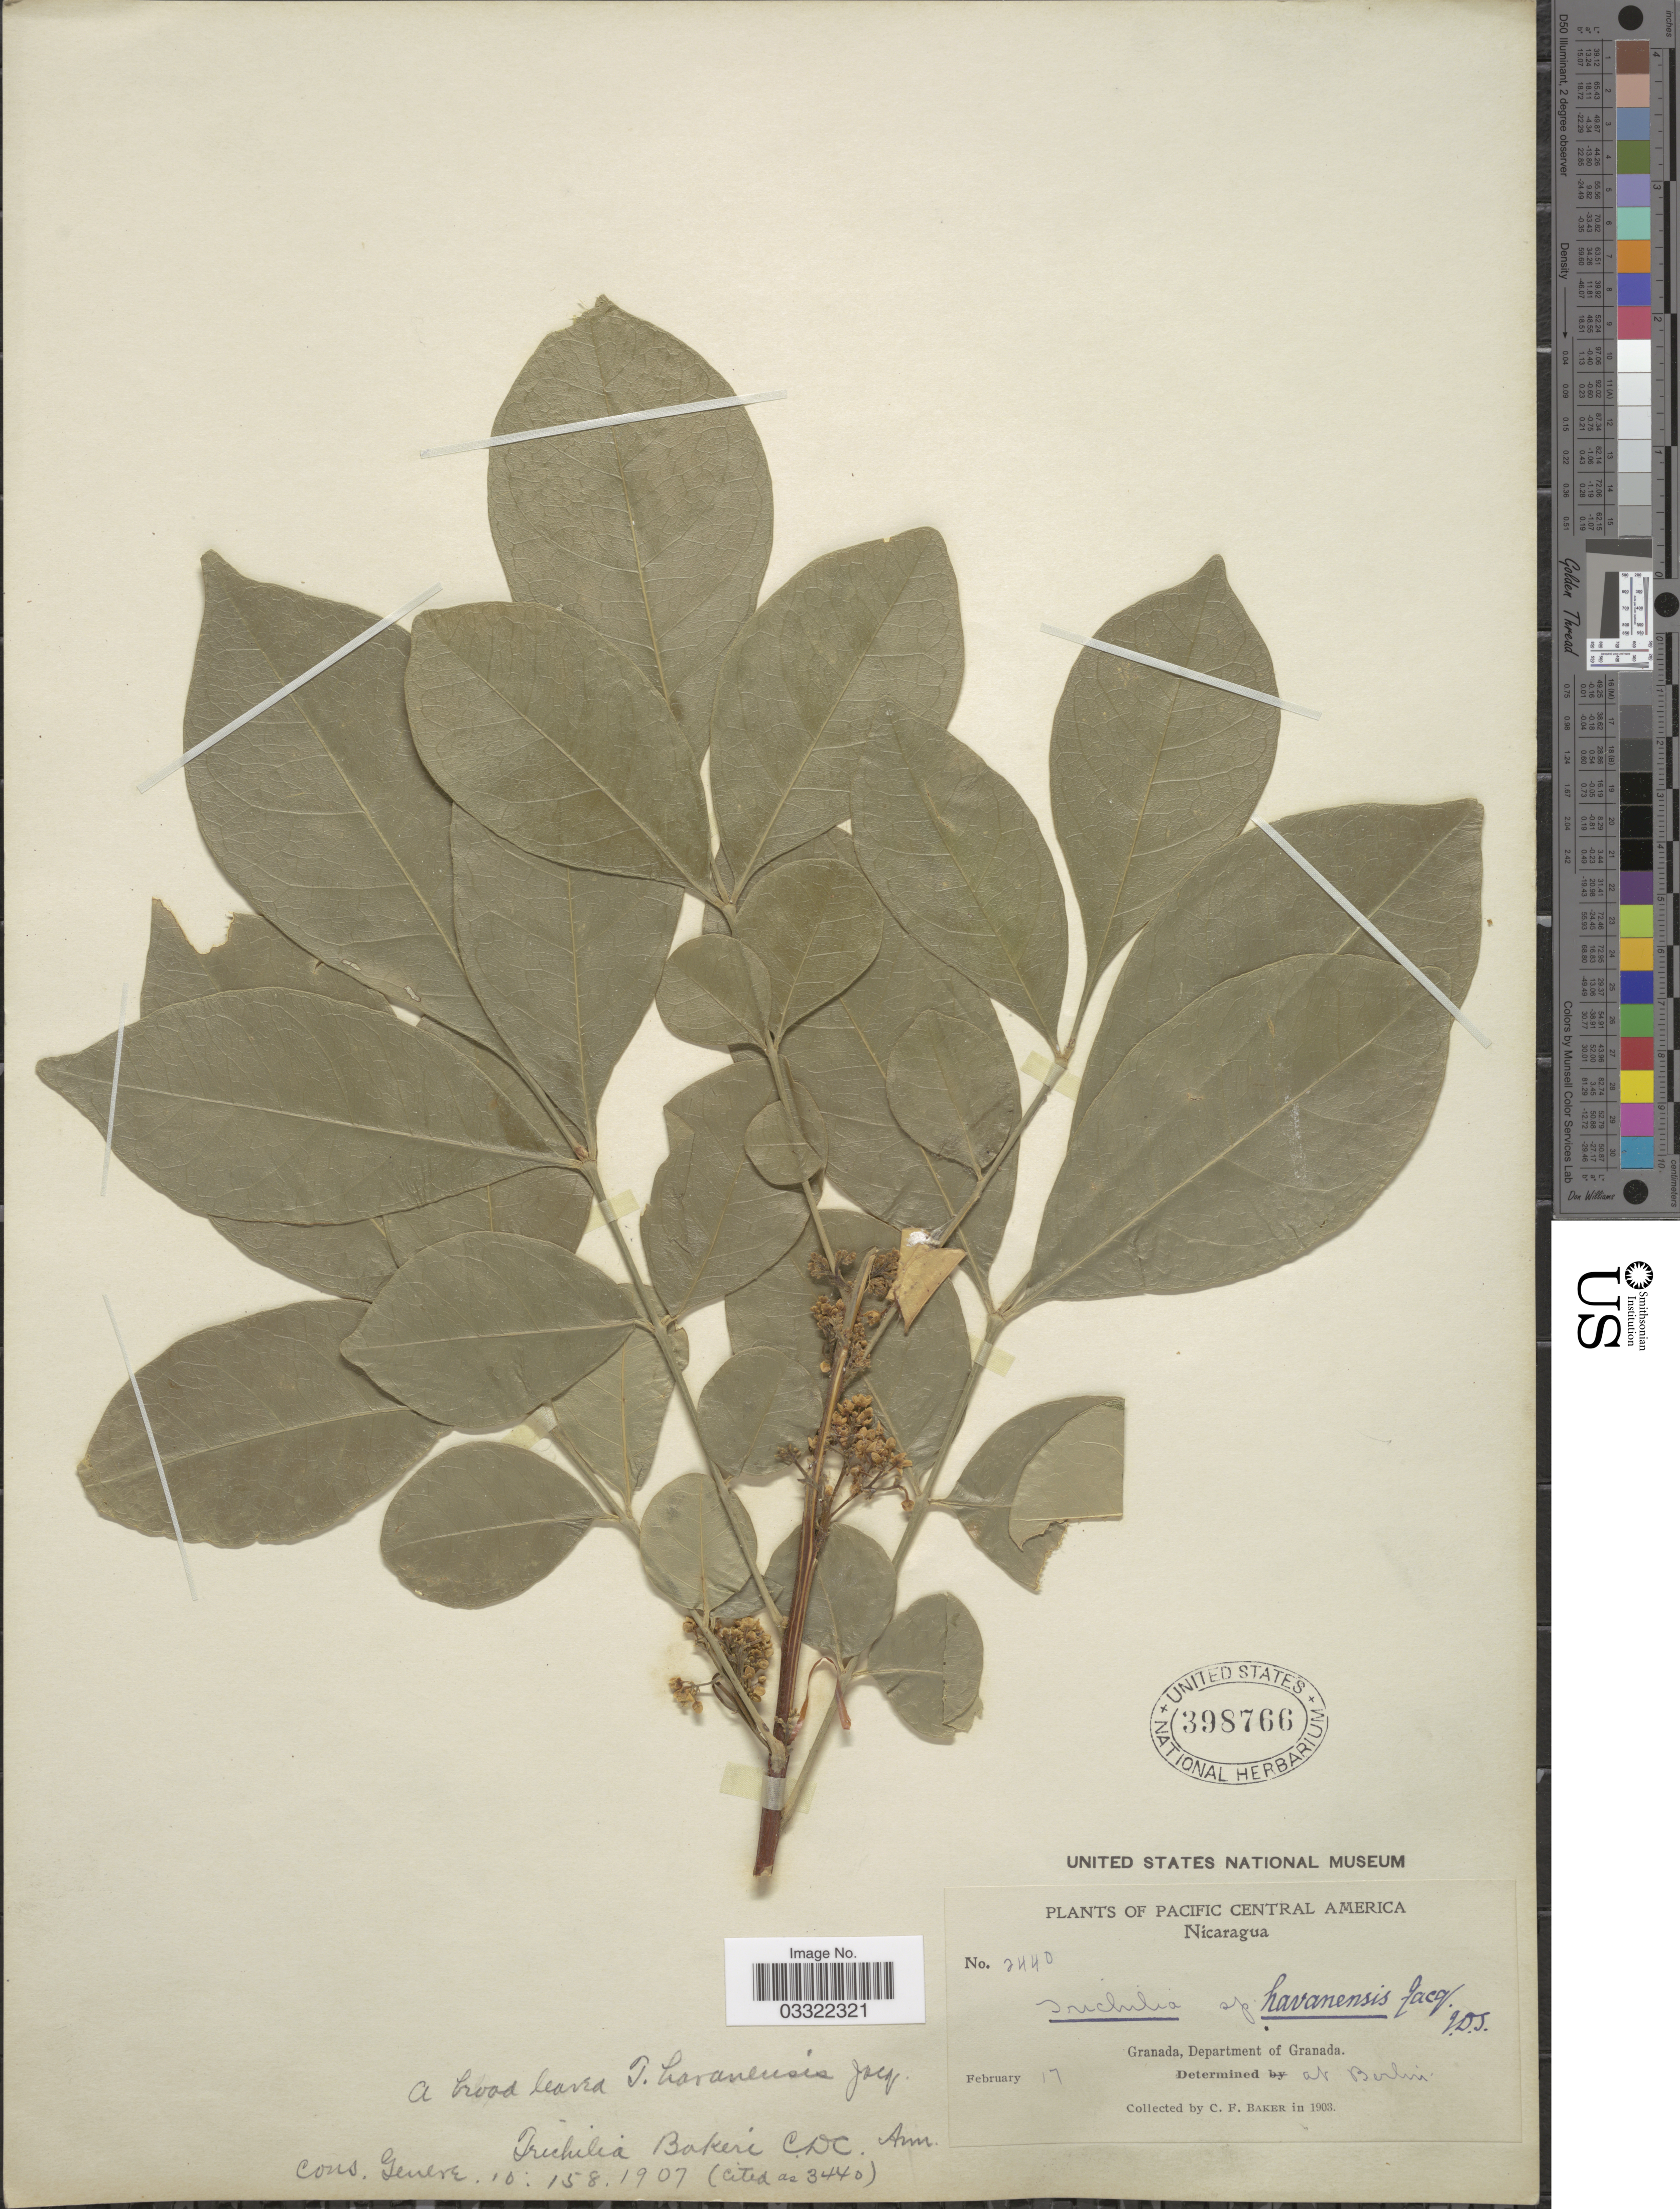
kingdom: Plantae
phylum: Tracheophyta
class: Magnoliopsida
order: Sapindales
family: Meliaceae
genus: Trichilia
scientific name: Trichilia havanensis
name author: Jacq.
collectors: C. F. Baker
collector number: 2440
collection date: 1903-02-17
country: Nicaragua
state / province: Granada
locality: Pacific Central America. Department of Granada.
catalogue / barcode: US 398766